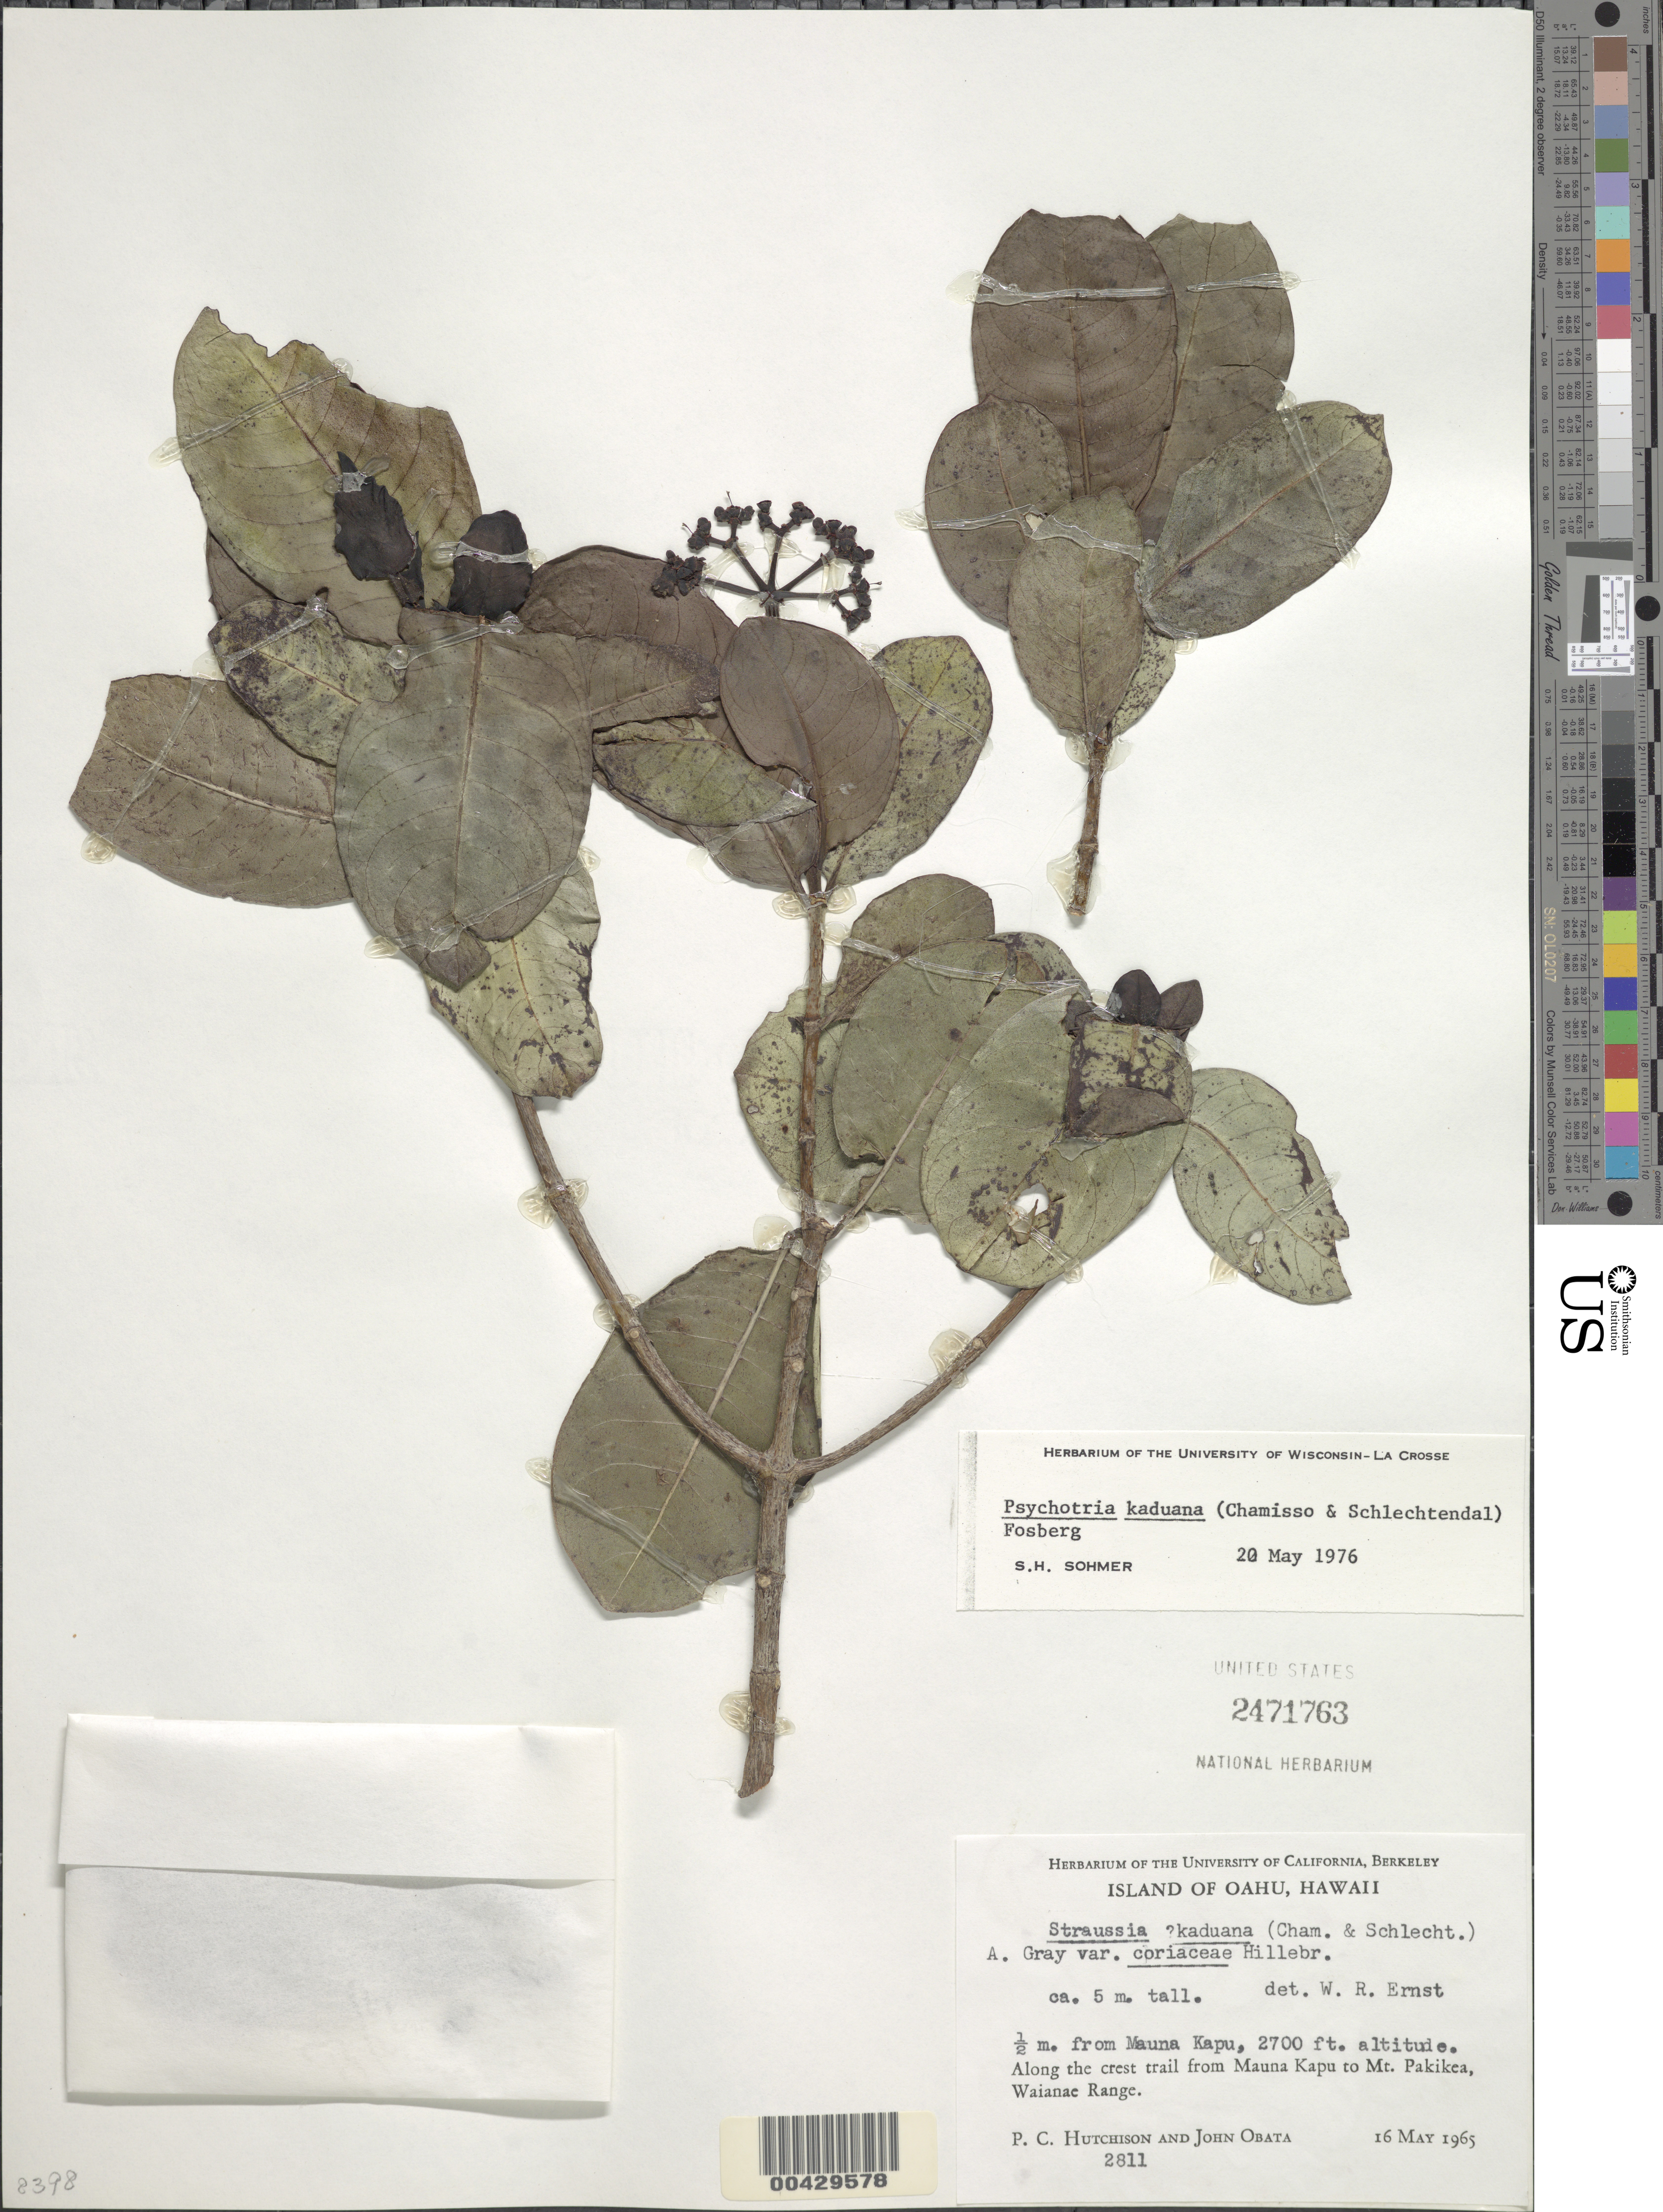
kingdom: Plantae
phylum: Tracheophyta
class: Magnoliopsida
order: Gentianales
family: Rubiaceae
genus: Psychotria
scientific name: Psychotria kaduana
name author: (Cham. & Schltdl.) Fosberg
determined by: Sohmer, S. H.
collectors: P. C. Hutchison & J. Obata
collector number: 2811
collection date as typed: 16 May 1965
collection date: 1965-05-16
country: United States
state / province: Hawaii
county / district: Honolulu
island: Oahu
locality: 0.5 mi from Mauna Kapu, along the crest trail from mauna Kapu to Mt. Pakikea, Waianae Range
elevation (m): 823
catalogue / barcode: US 2471763